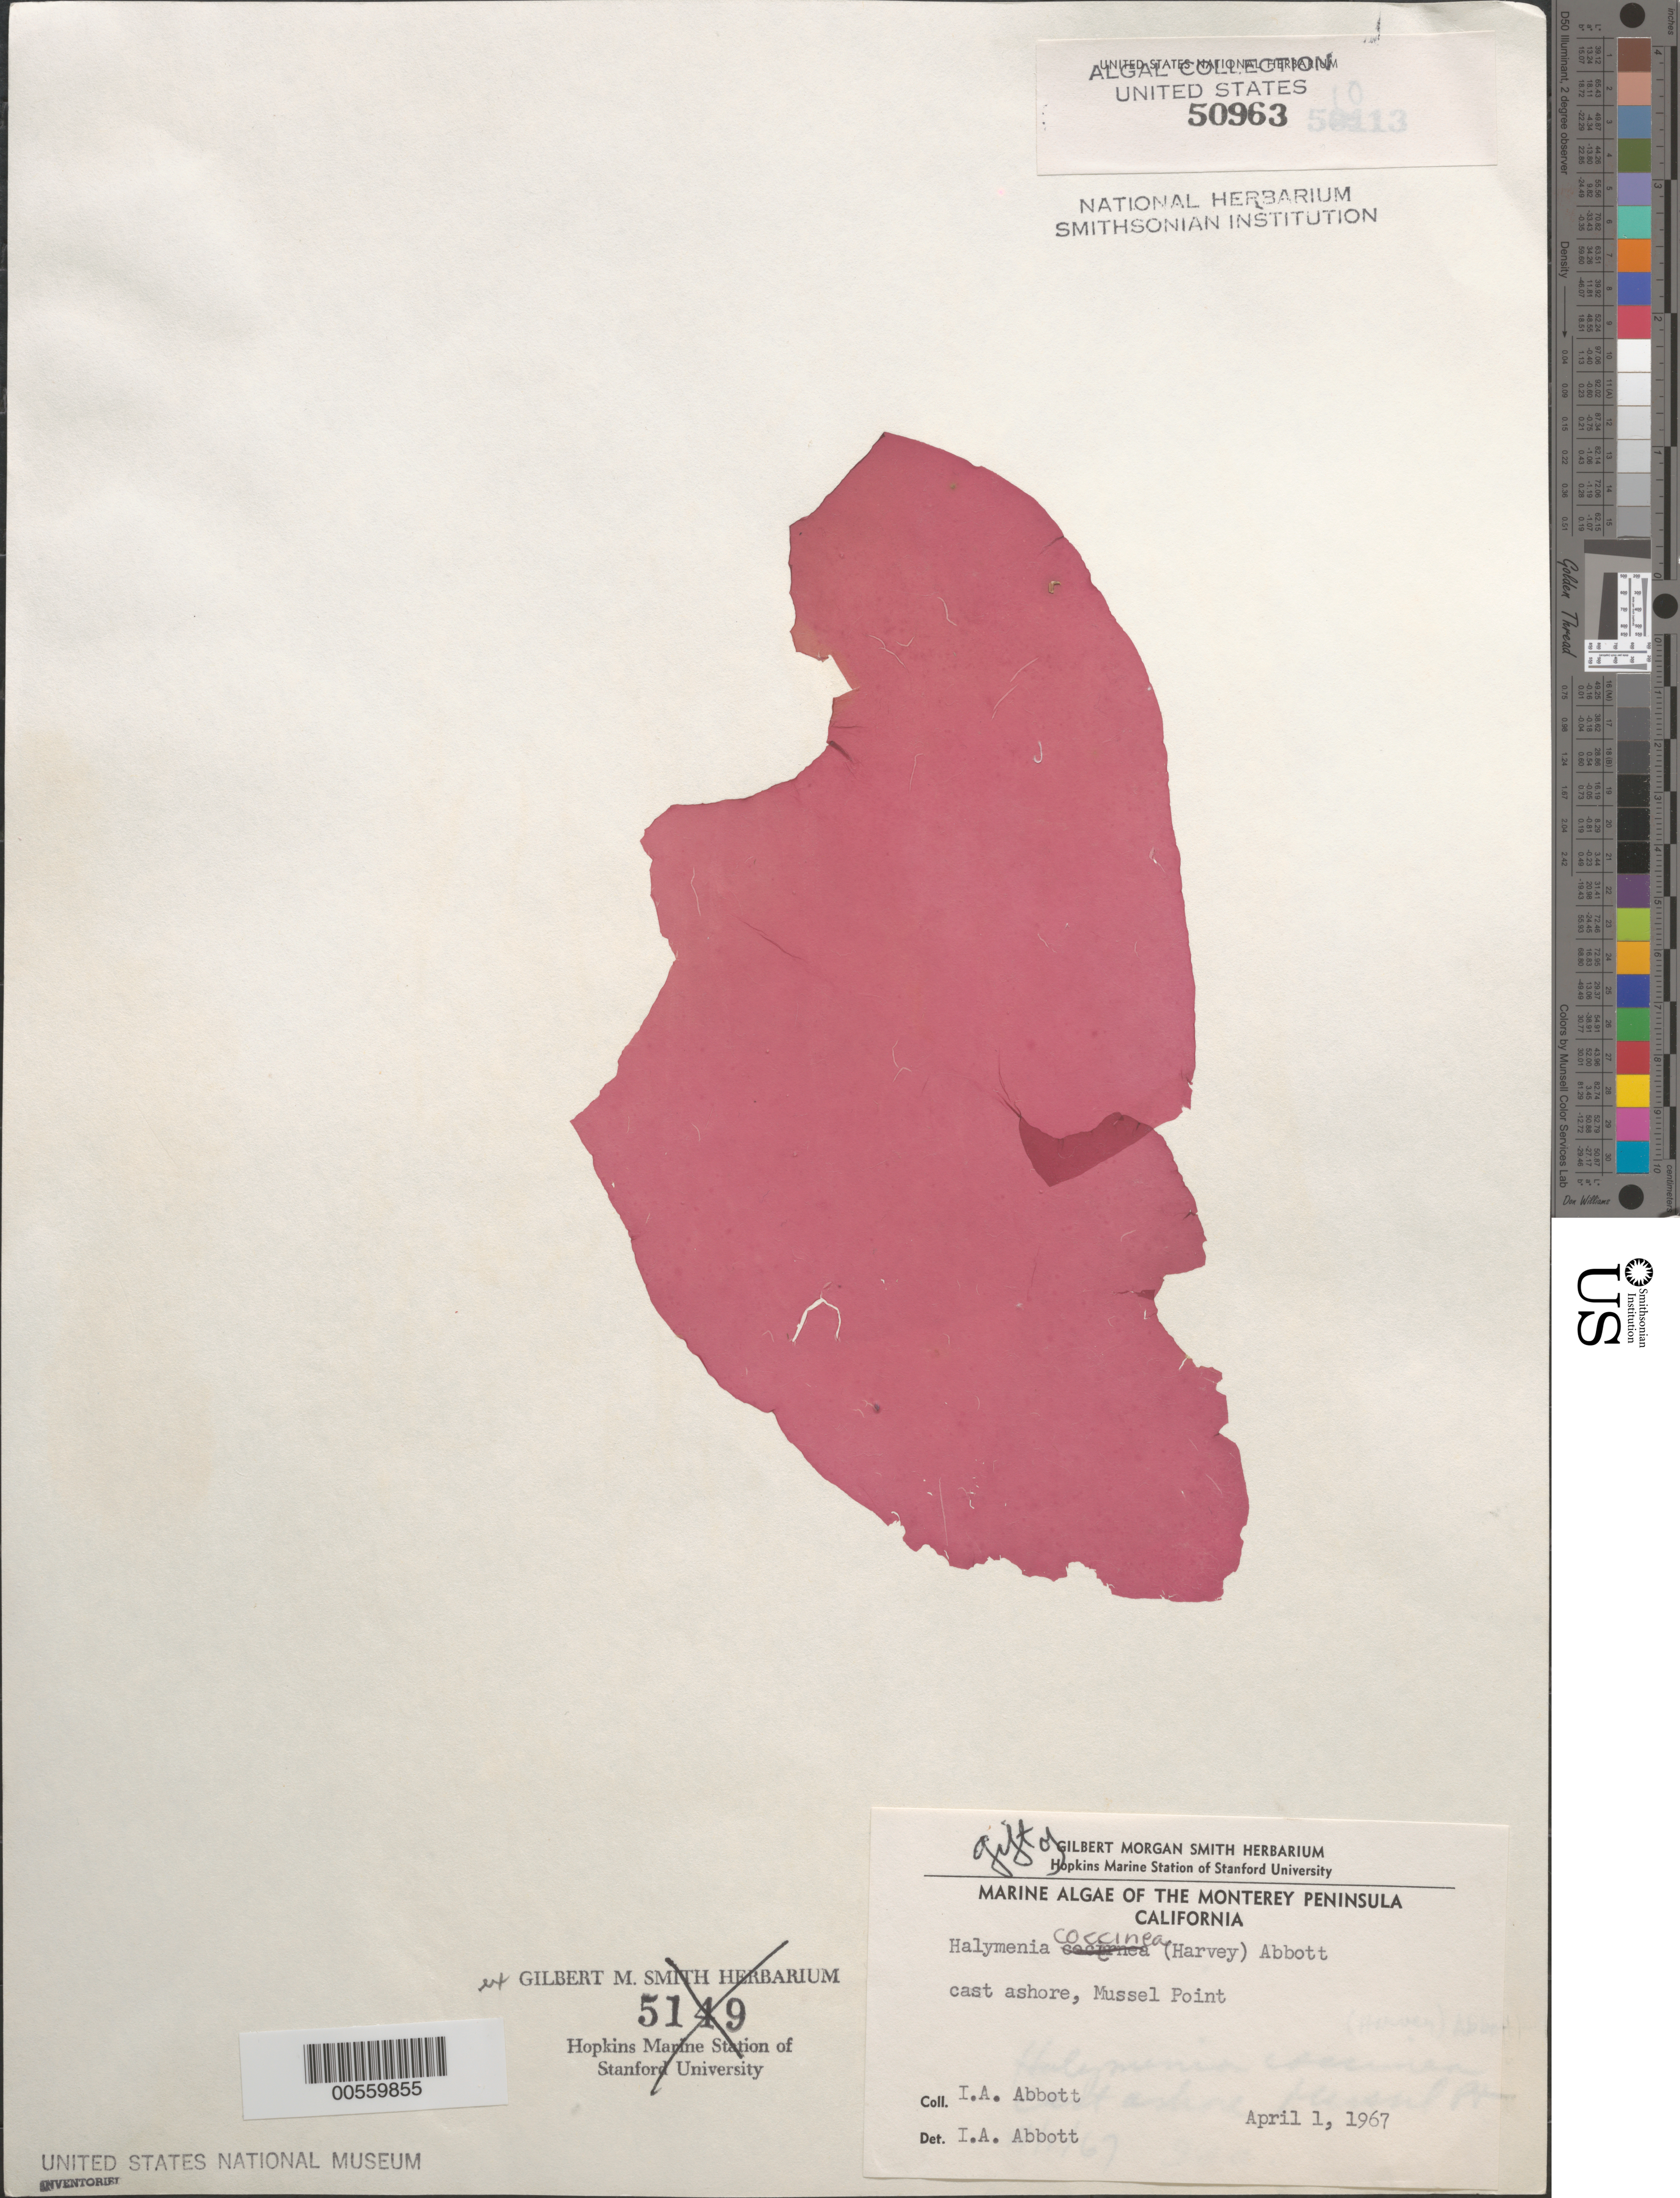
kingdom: Plantae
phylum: Rhodophyta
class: Florideophyceae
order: Gigartinales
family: Dumontiaceae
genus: Weeksia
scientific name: Weeksia coccinea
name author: (Harv.) S.C. Lindstrom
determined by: Algae name updating Project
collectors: I. A. Abbott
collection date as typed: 01 Apr 1967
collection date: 1967-04-01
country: United States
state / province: California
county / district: Monterey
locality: Mussel Point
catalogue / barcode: US 50963